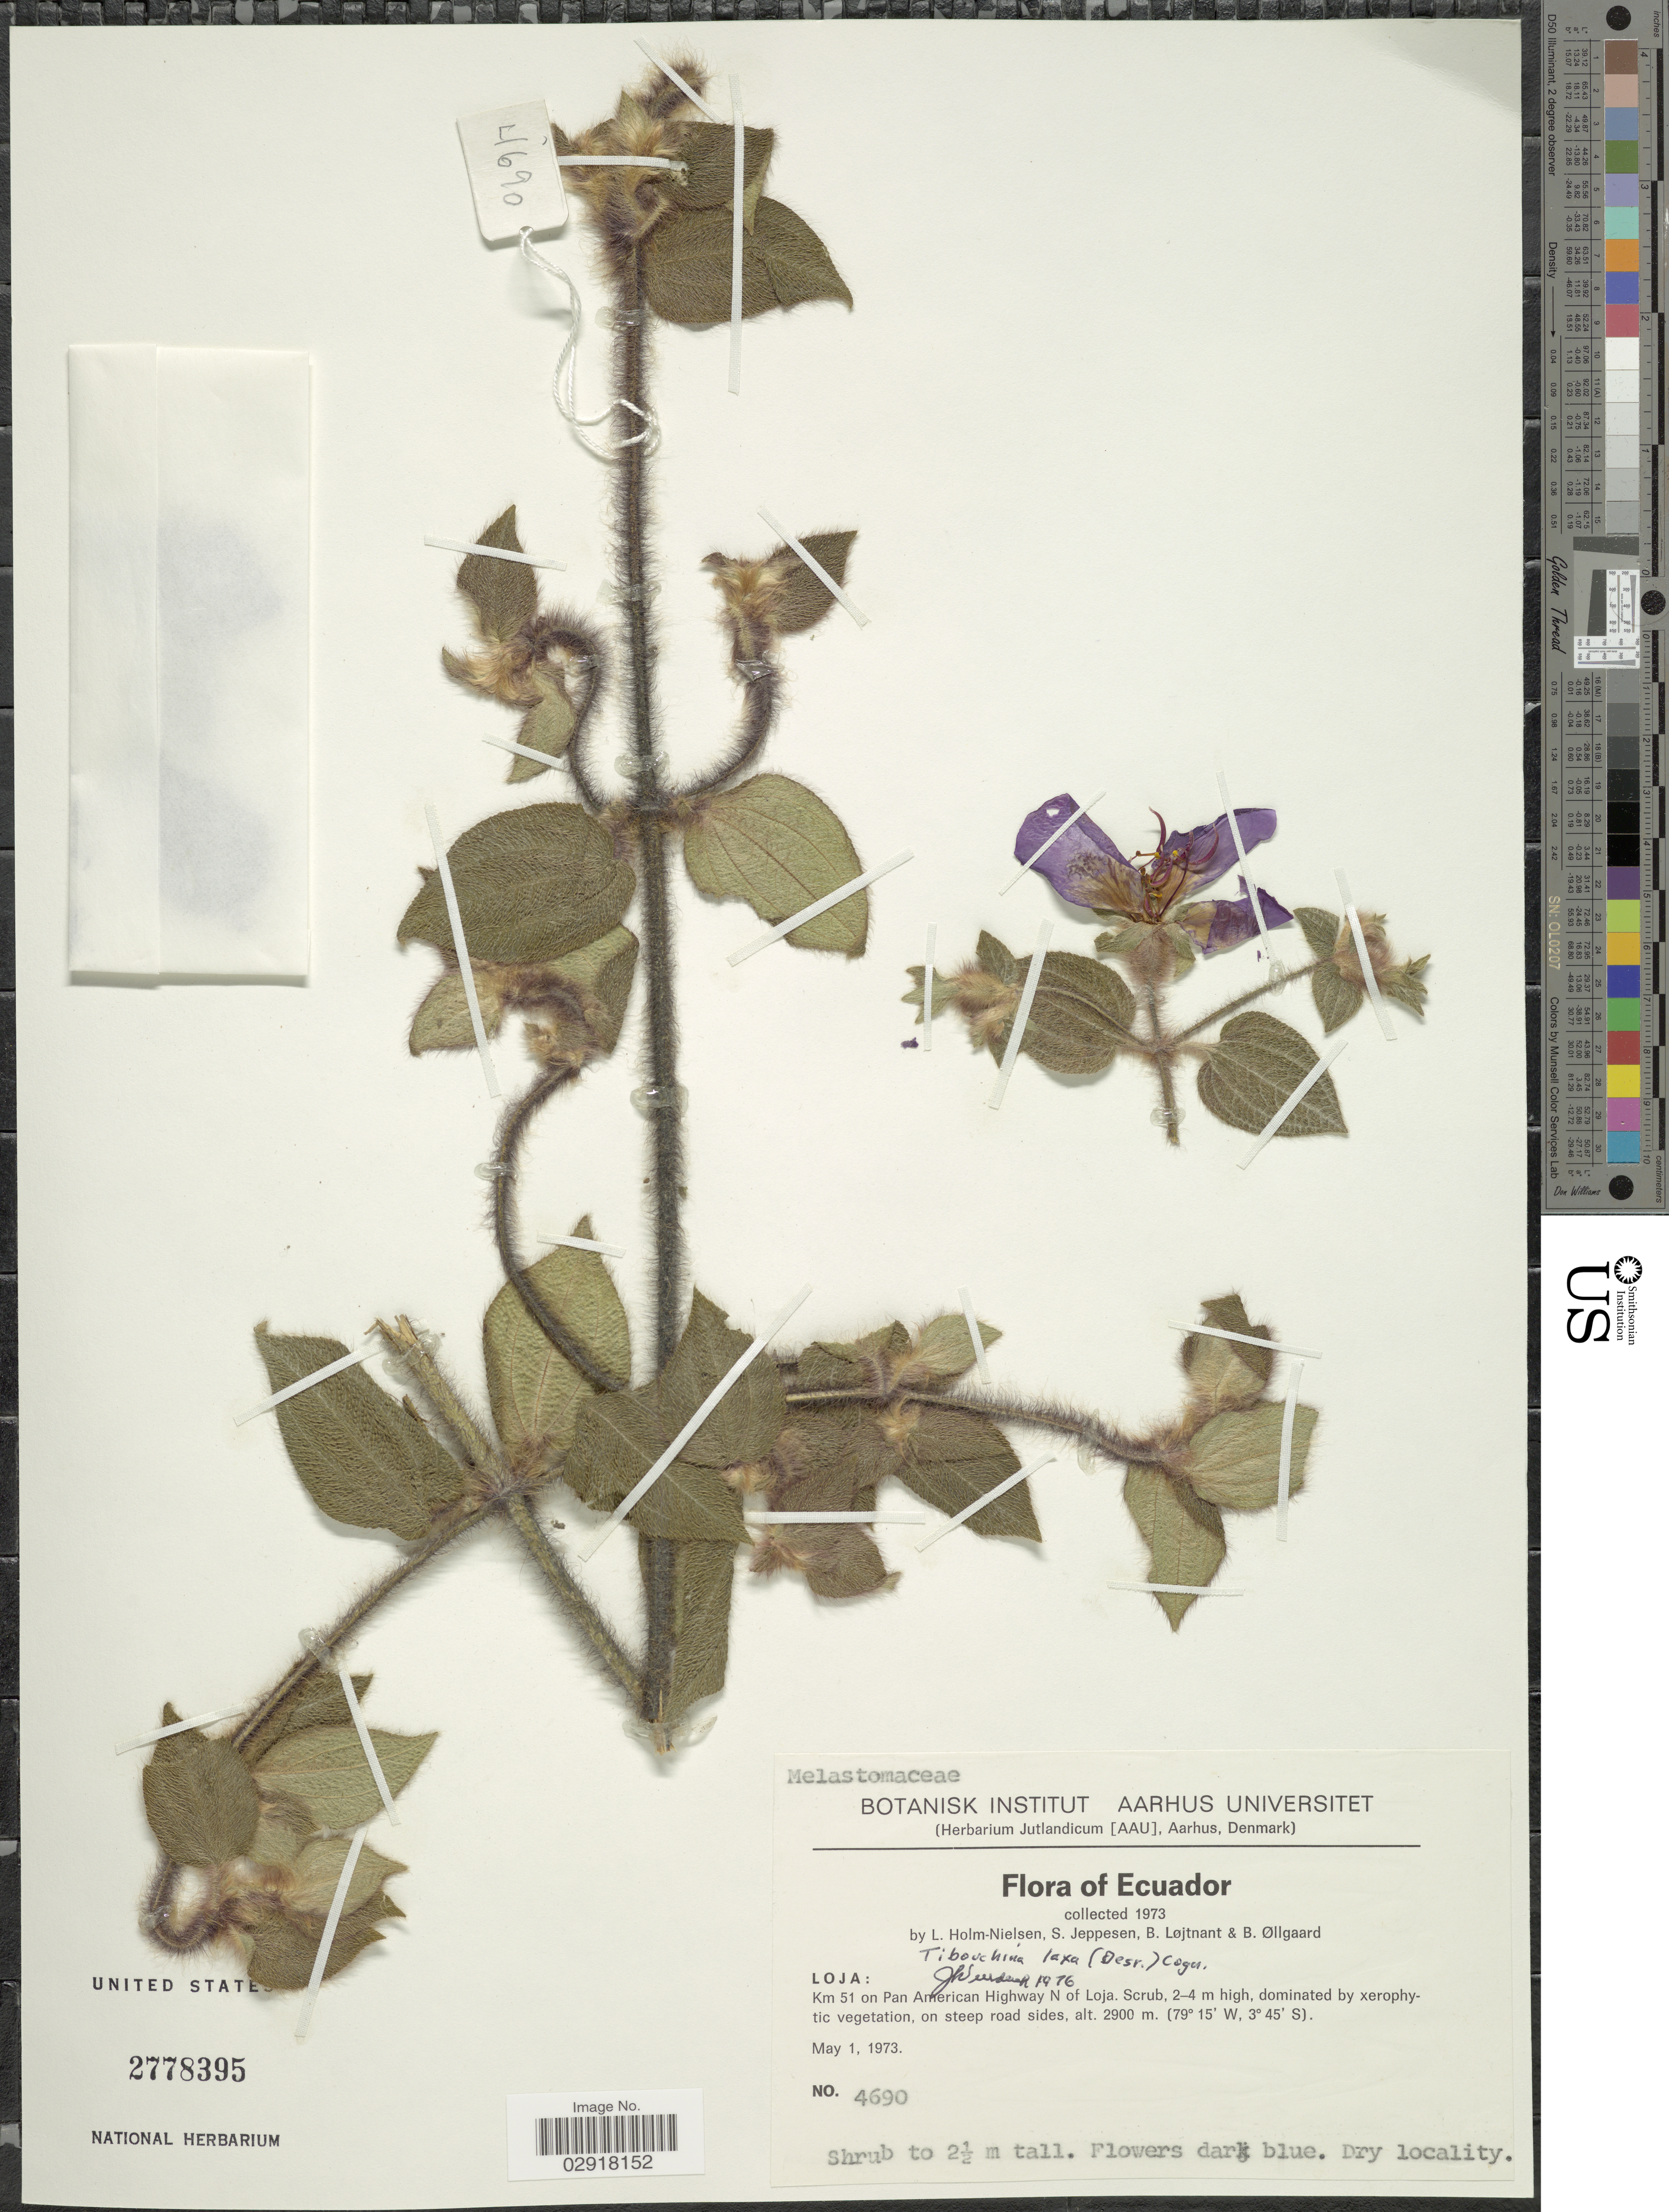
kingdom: Plantae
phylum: Tracheophyta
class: Magnoliopsida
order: Myrtales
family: Melastomataceae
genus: Chaetogastra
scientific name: Chaetogastra laxa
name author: (Desr.) P.J.F. Guim. & Michelang.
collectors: L. Holm-Nielsen, S. Jeppesen, B. Löjtnant & B. Øllgaard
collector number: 4690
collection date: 1973-05-01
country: Ecuador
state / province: Loja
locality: Km 51 on Pan American Highway N of Loja.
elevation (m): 2900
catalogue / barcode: US 2778395